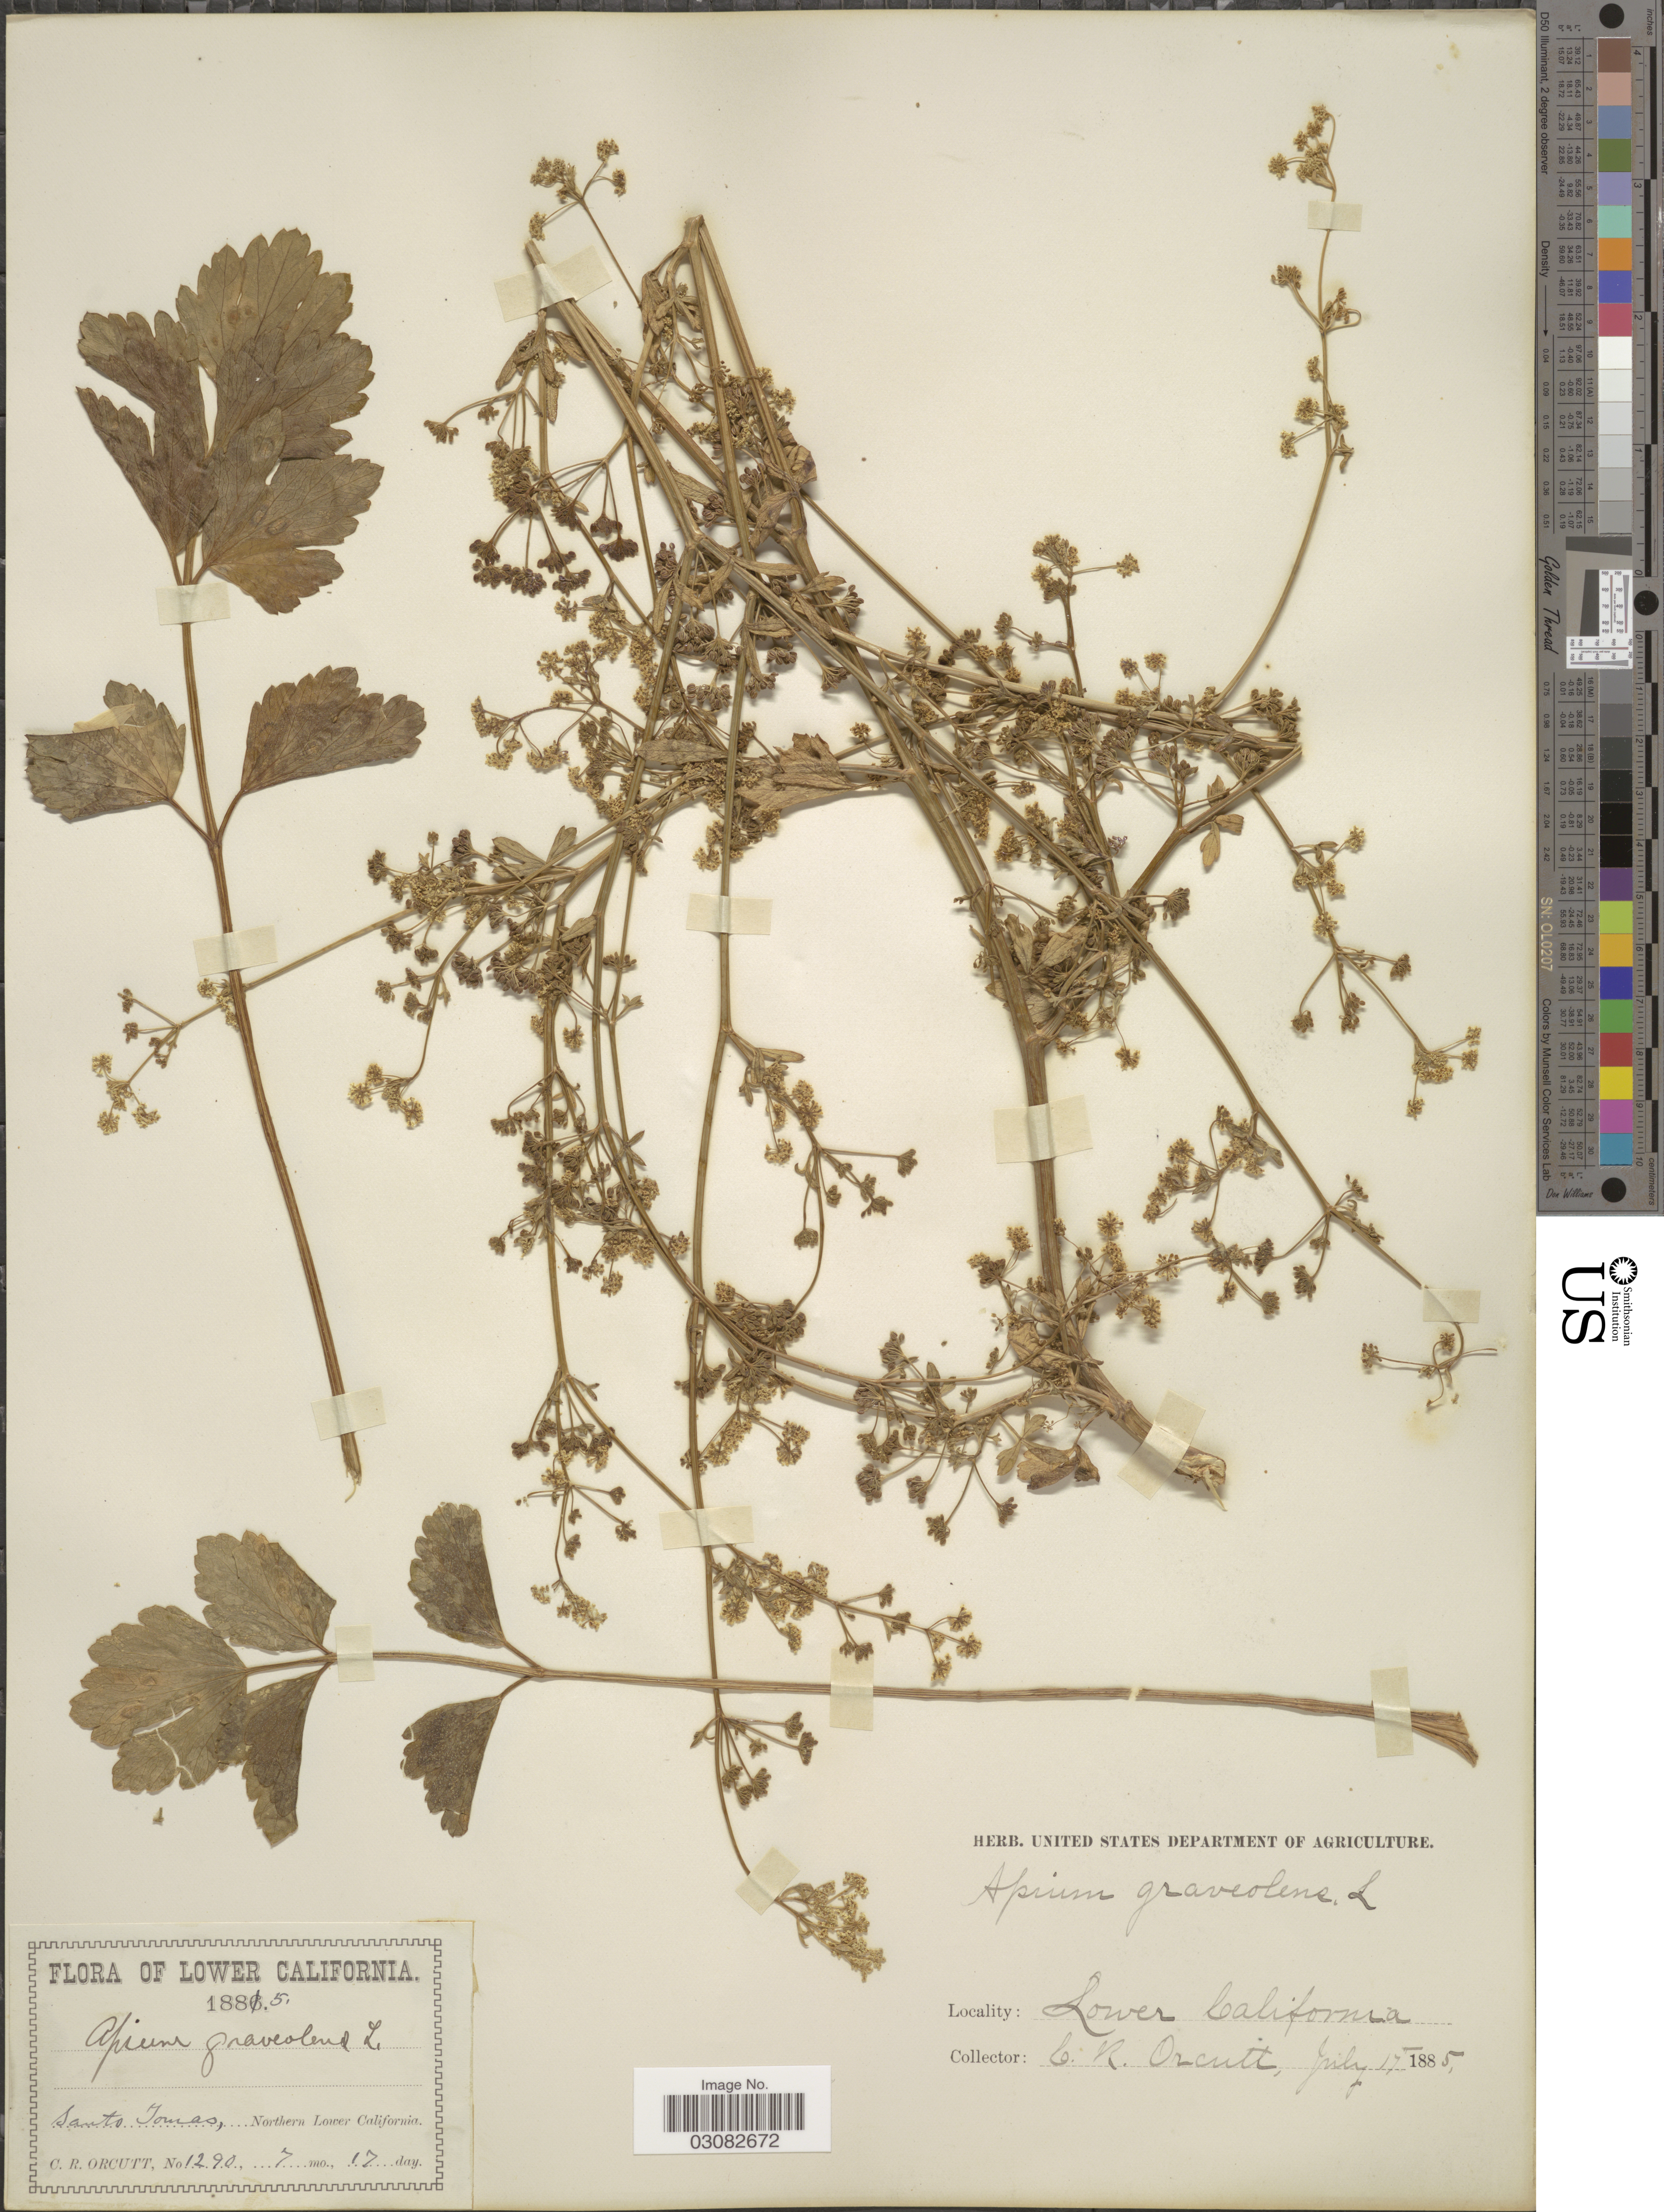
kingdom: Plantae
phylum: Tracheophyta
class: Magnoliopsida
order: Apiales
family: Apiaceae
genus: Apium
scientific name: Apium graveolens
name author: L.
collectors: C. R. Orcutt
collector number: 1290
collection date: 1885-07-17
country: Mexico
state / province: Baja California Norte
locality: Lower California. Santo Tomas, Northern Lower California.